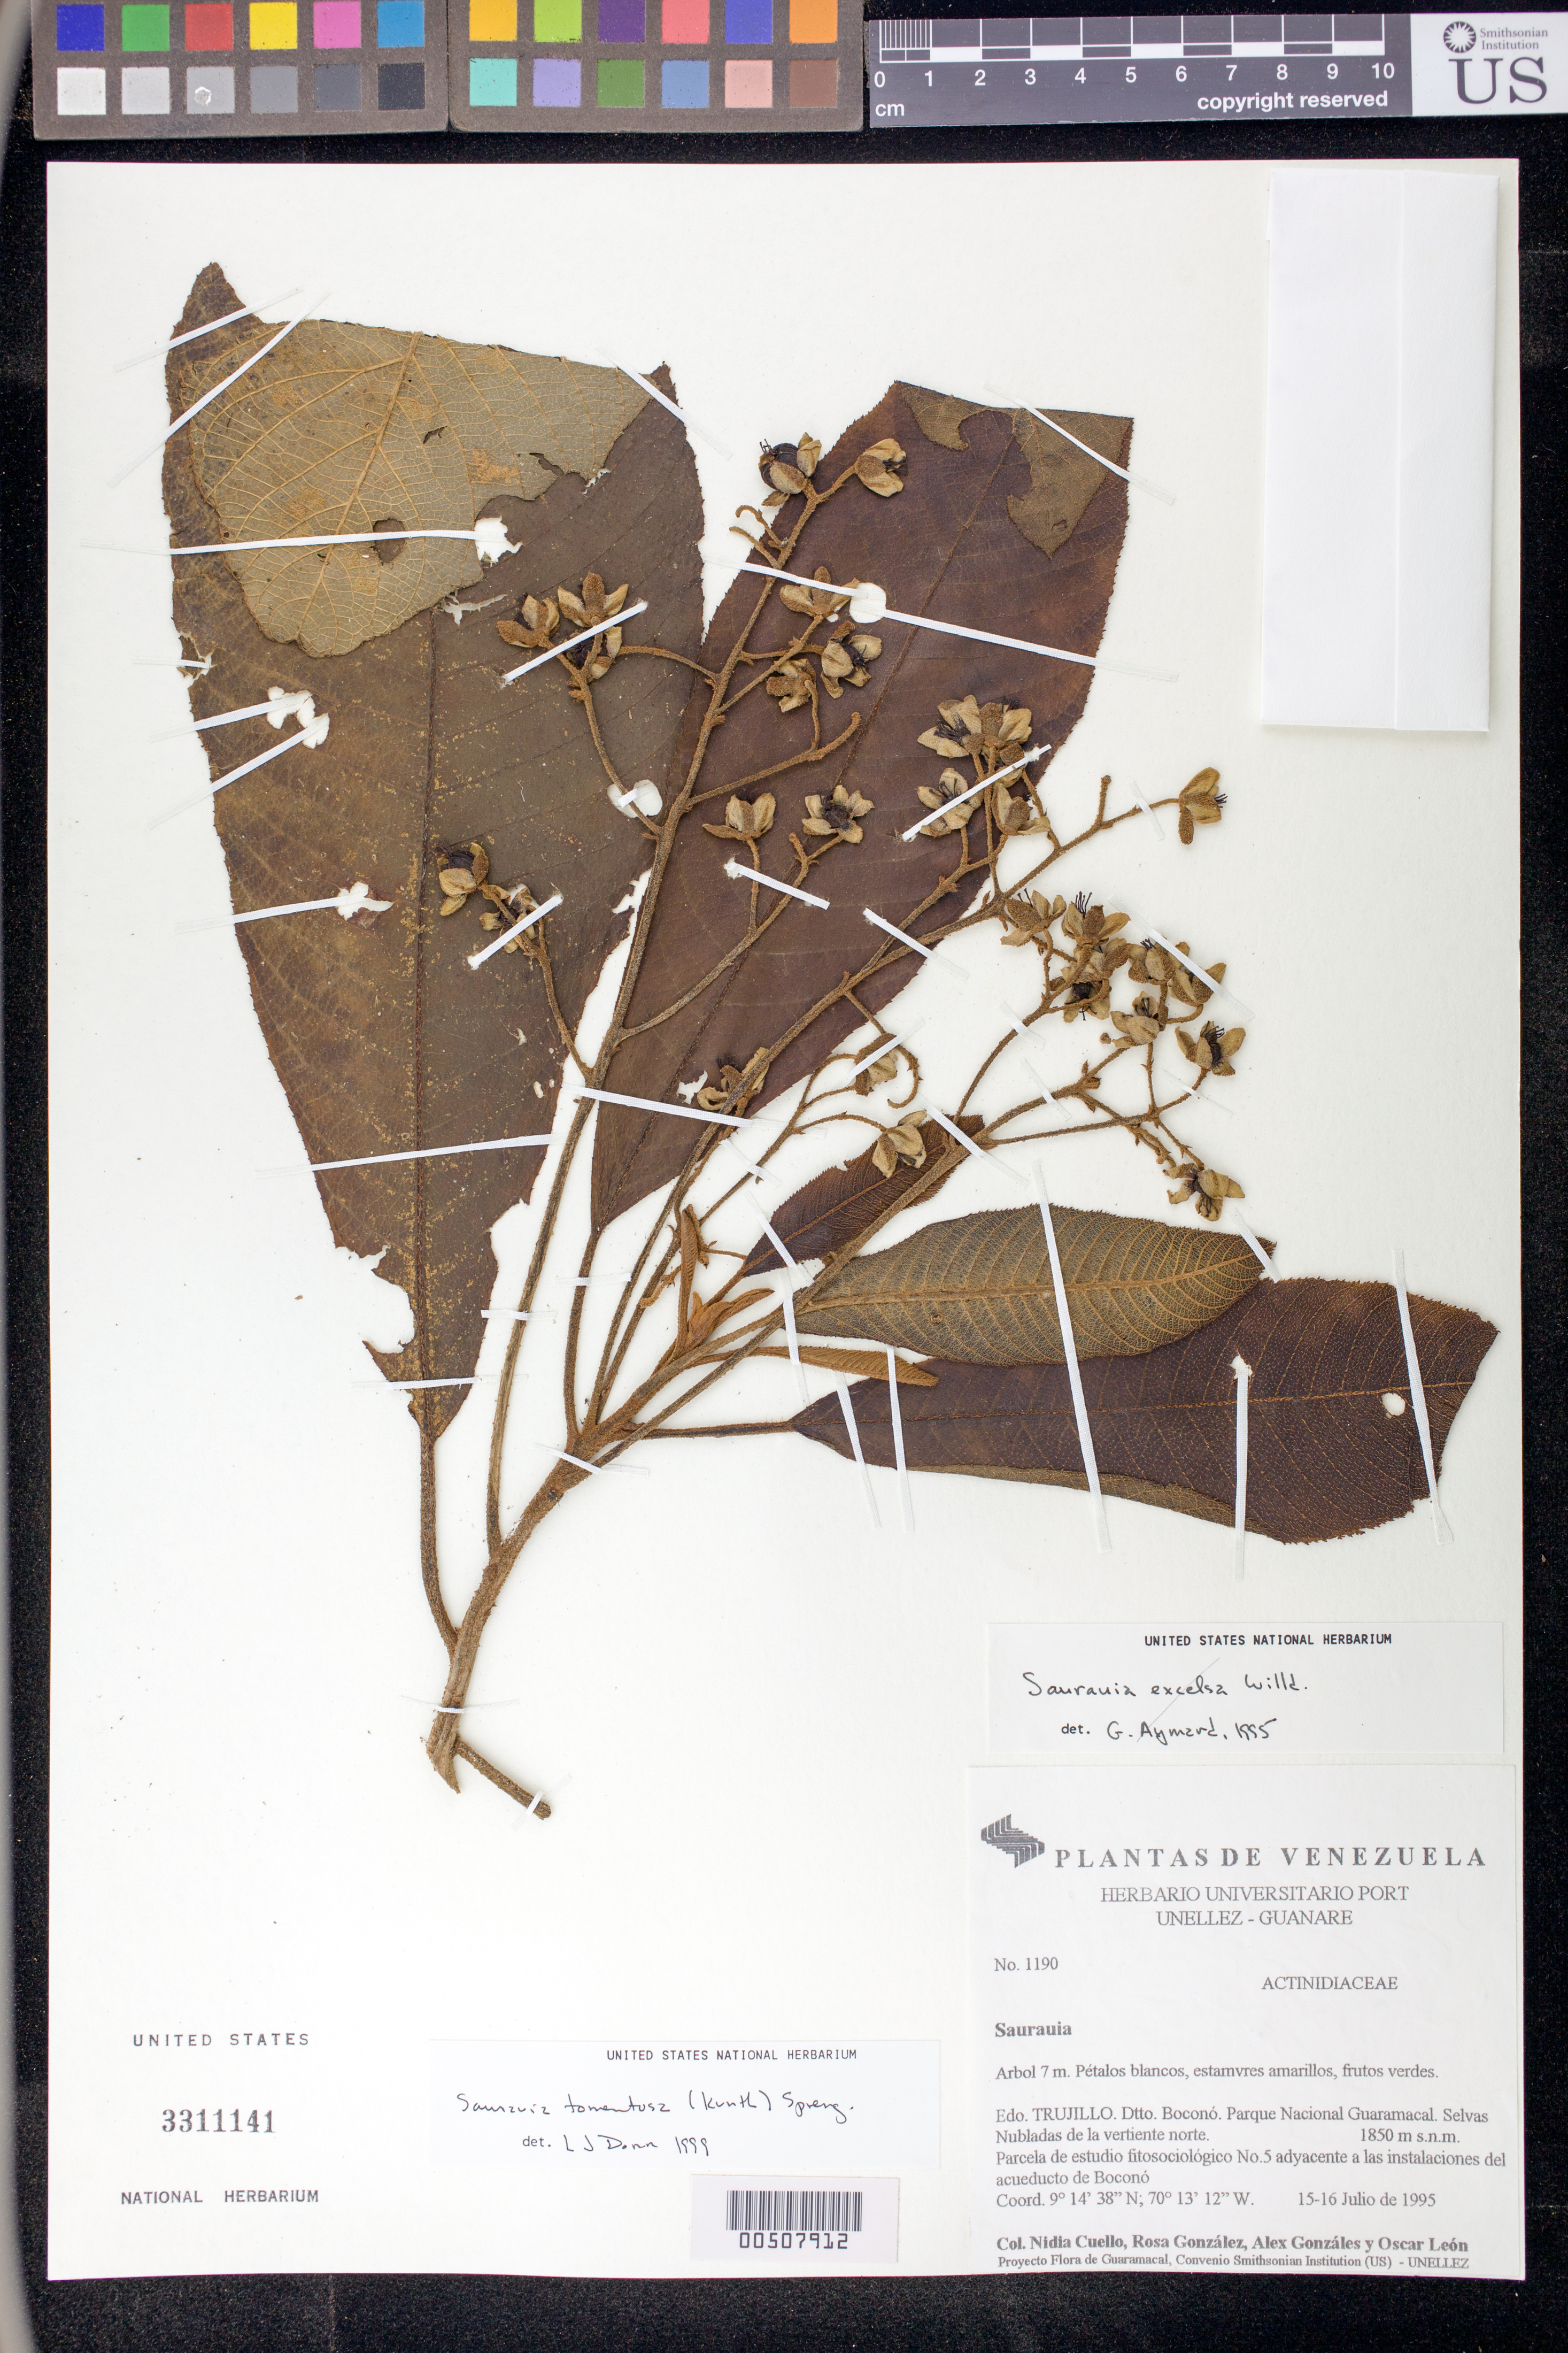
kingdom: Plantae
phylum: Tracheophyta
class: Magnoliopsida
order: Ericales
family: Actinidiaceae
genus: Saurauia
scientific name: Saurauia tomentosa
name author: (Kunth) Spreng.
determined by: Dorr, L. J., (BOT), Smithsonian Institution - National Museum of Natural History (UNITED STATES)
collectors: N. L. Cuello, R. González, A. Gonzáles & O. León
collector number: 1190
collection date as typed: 15 Jul 1995 to 16 Jul 1995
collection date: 1995-07-15/1995-07-16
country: Venezuela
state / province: Trujillo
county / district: Boconó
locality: Parque Nacional Guaramacal. Vertiente N. Adyacente a las instalaciones del acueducto de Boconó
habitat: Selvas Nubladas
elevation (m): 1850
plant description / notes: MO, PORT, US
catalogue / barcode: US 3311141